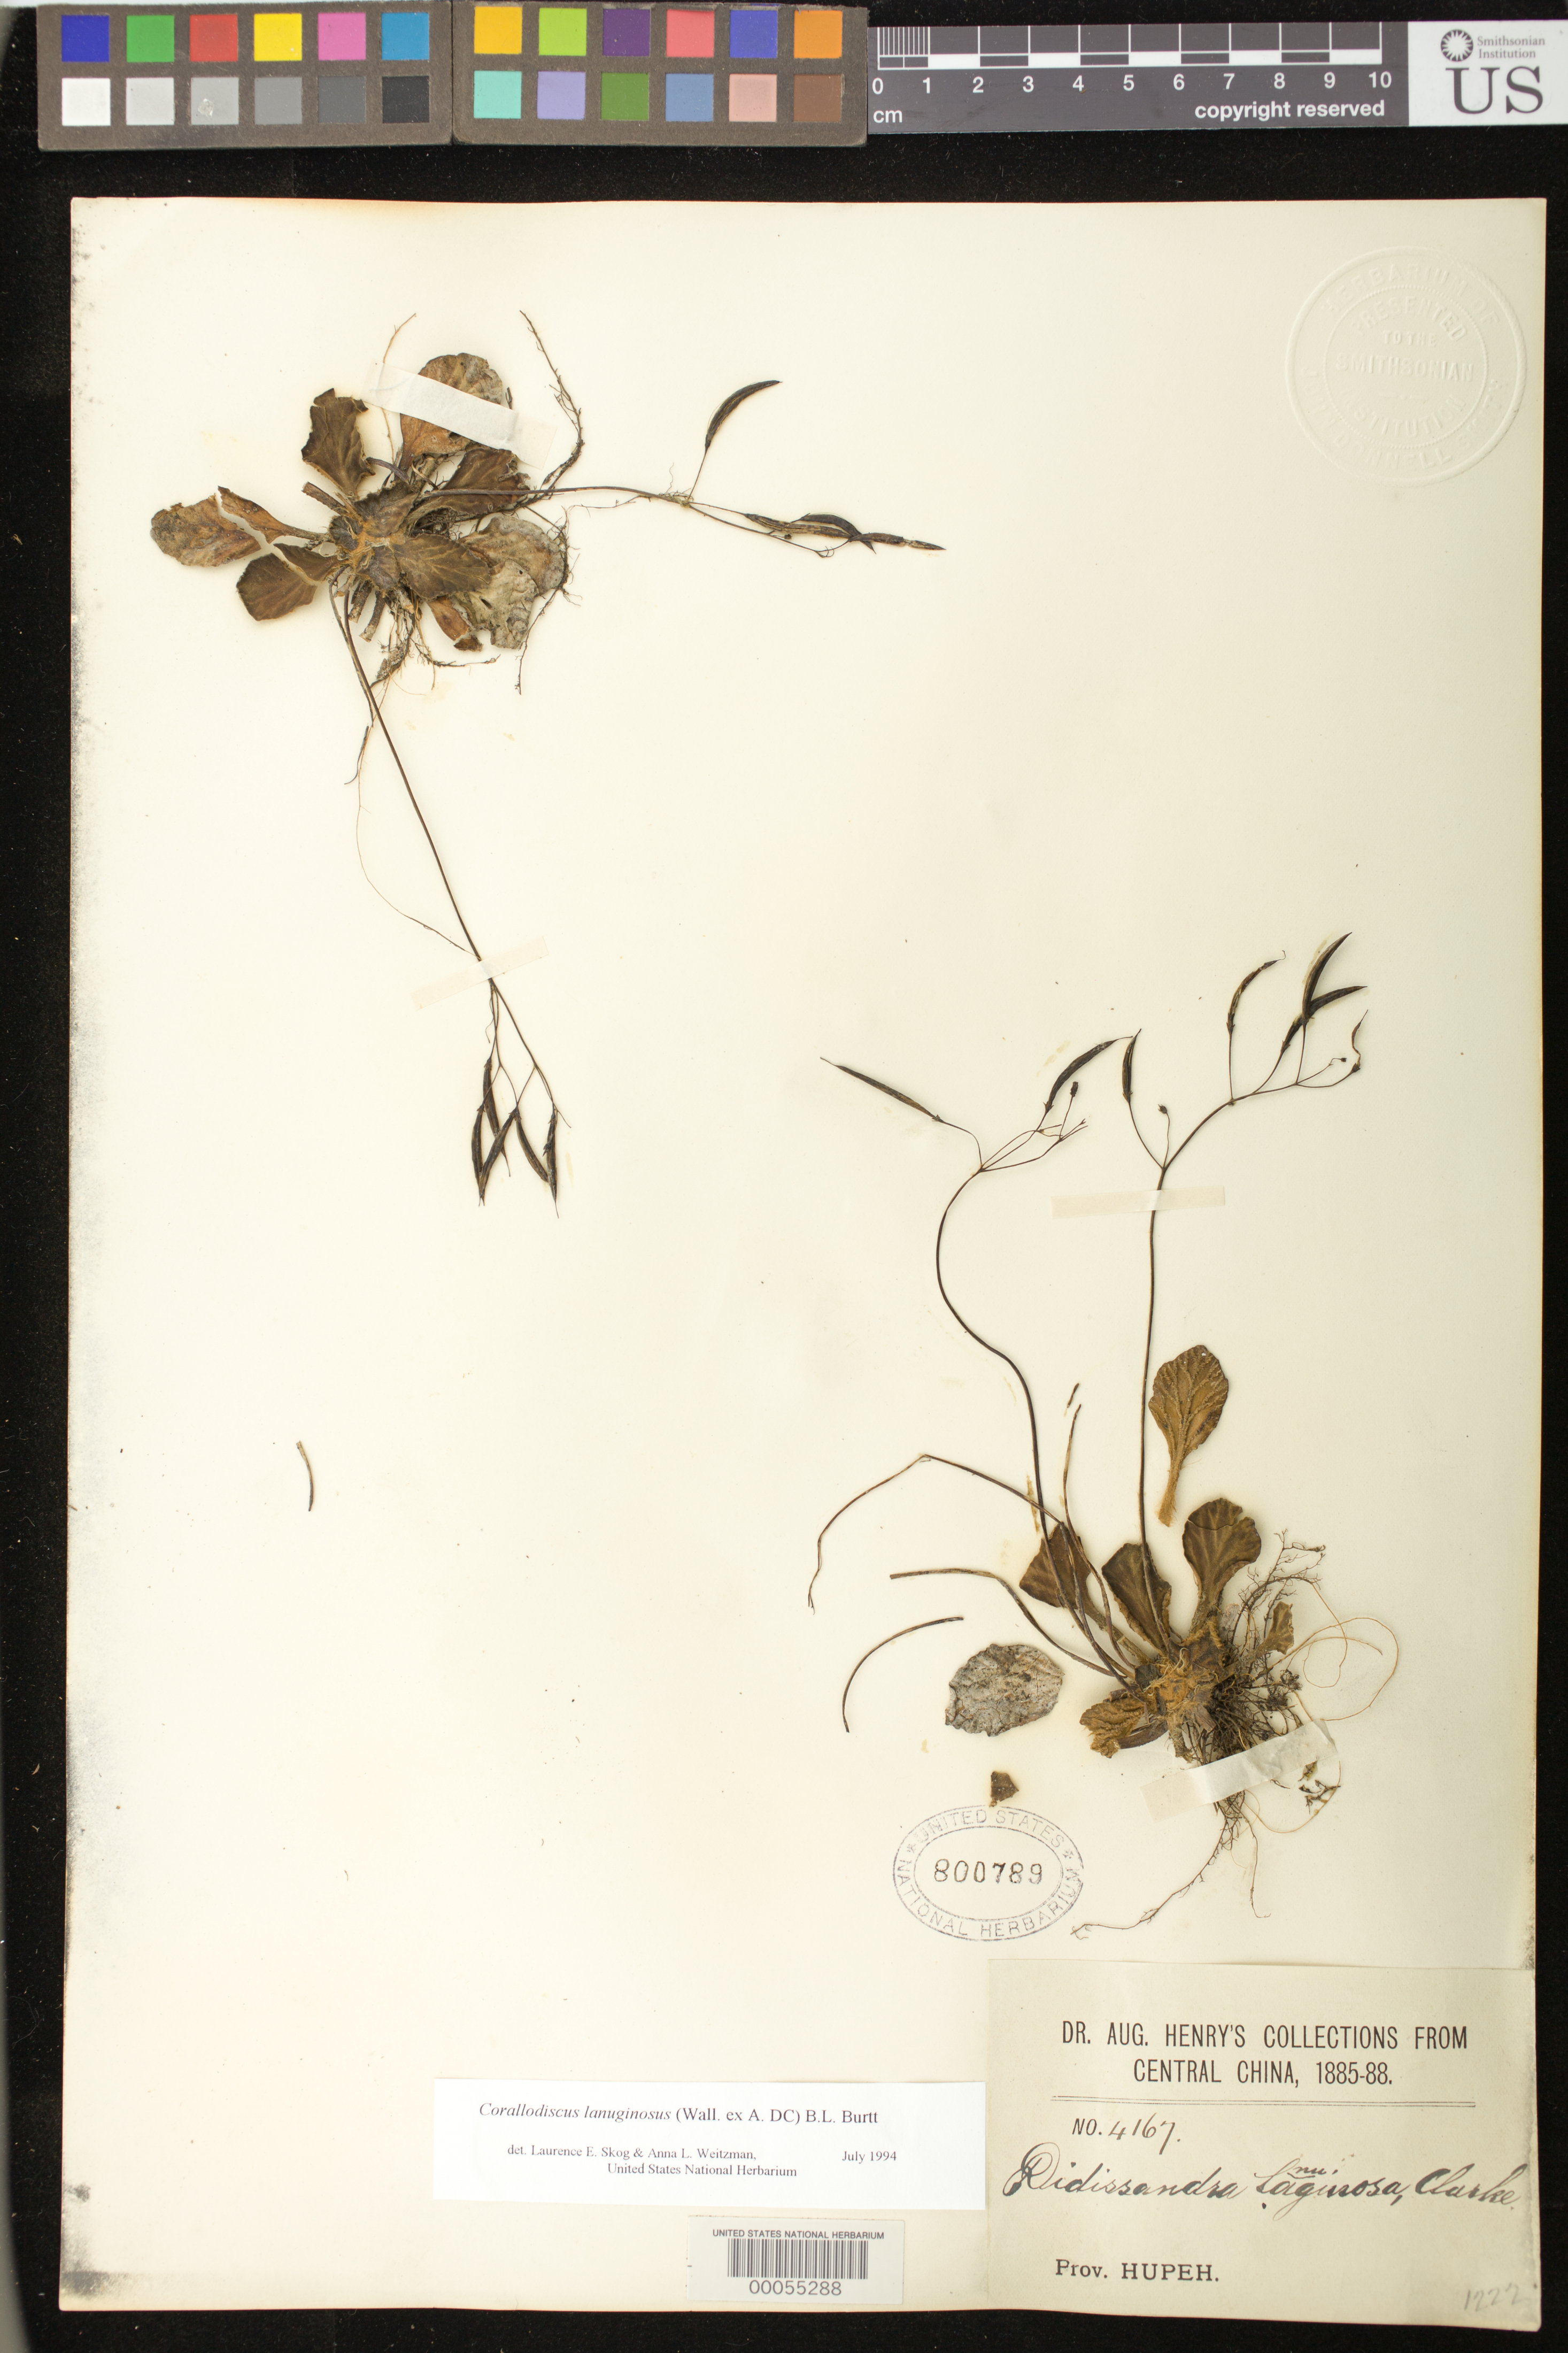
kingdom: Plantae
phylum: Tracheophyta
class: Magnoliopsida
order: Lamiales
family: Gesneriaceae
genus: Corallodiscus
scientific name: Corallodiscus lanuginosus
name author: (Wall. ex R. Br.) B.L. Burtt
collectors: A. Henry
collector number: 4167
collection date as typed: Jul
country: China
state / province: Hubei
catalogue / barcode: US 800789